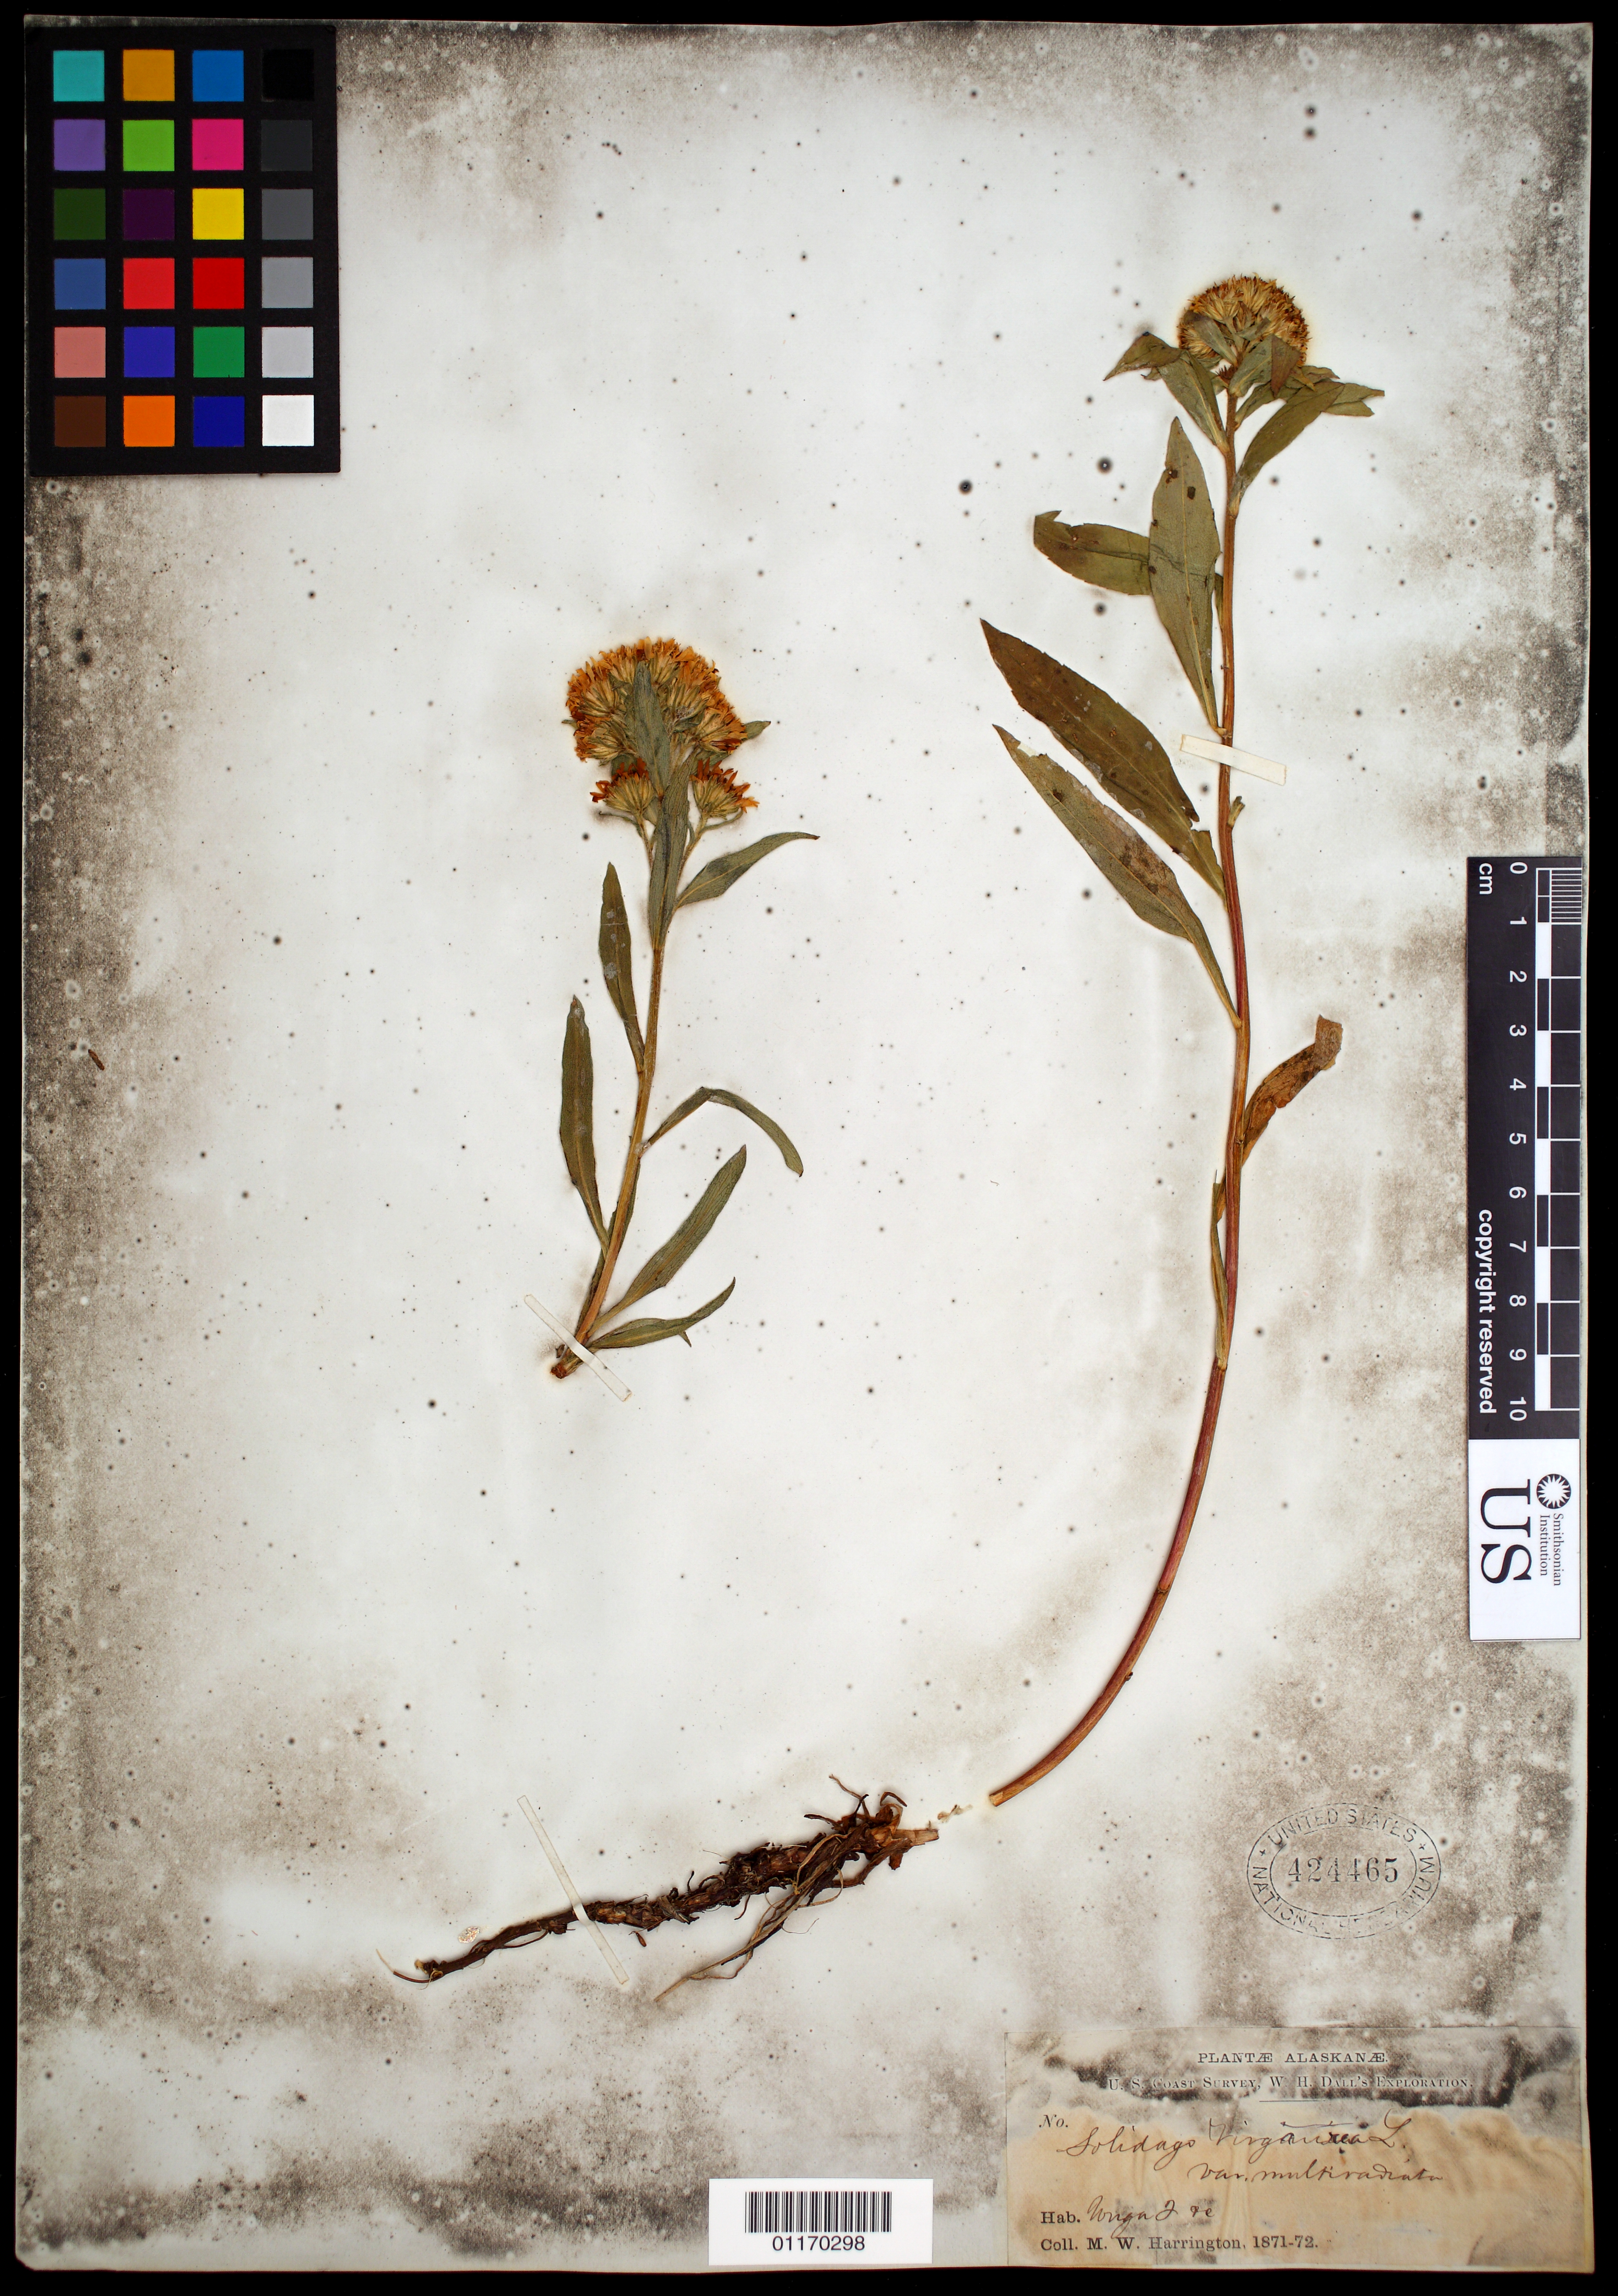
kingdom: Plantae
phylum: Tracheophyta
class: Magnoliopsida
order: Asterales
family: Asteraceae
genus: Solidago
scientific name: Solidago multiradiata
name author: Aiton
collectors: M. W. Harrington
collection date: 1871/1872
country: United States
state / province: Alaska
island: Unga Island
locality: Unga Island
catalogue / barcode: US 424465